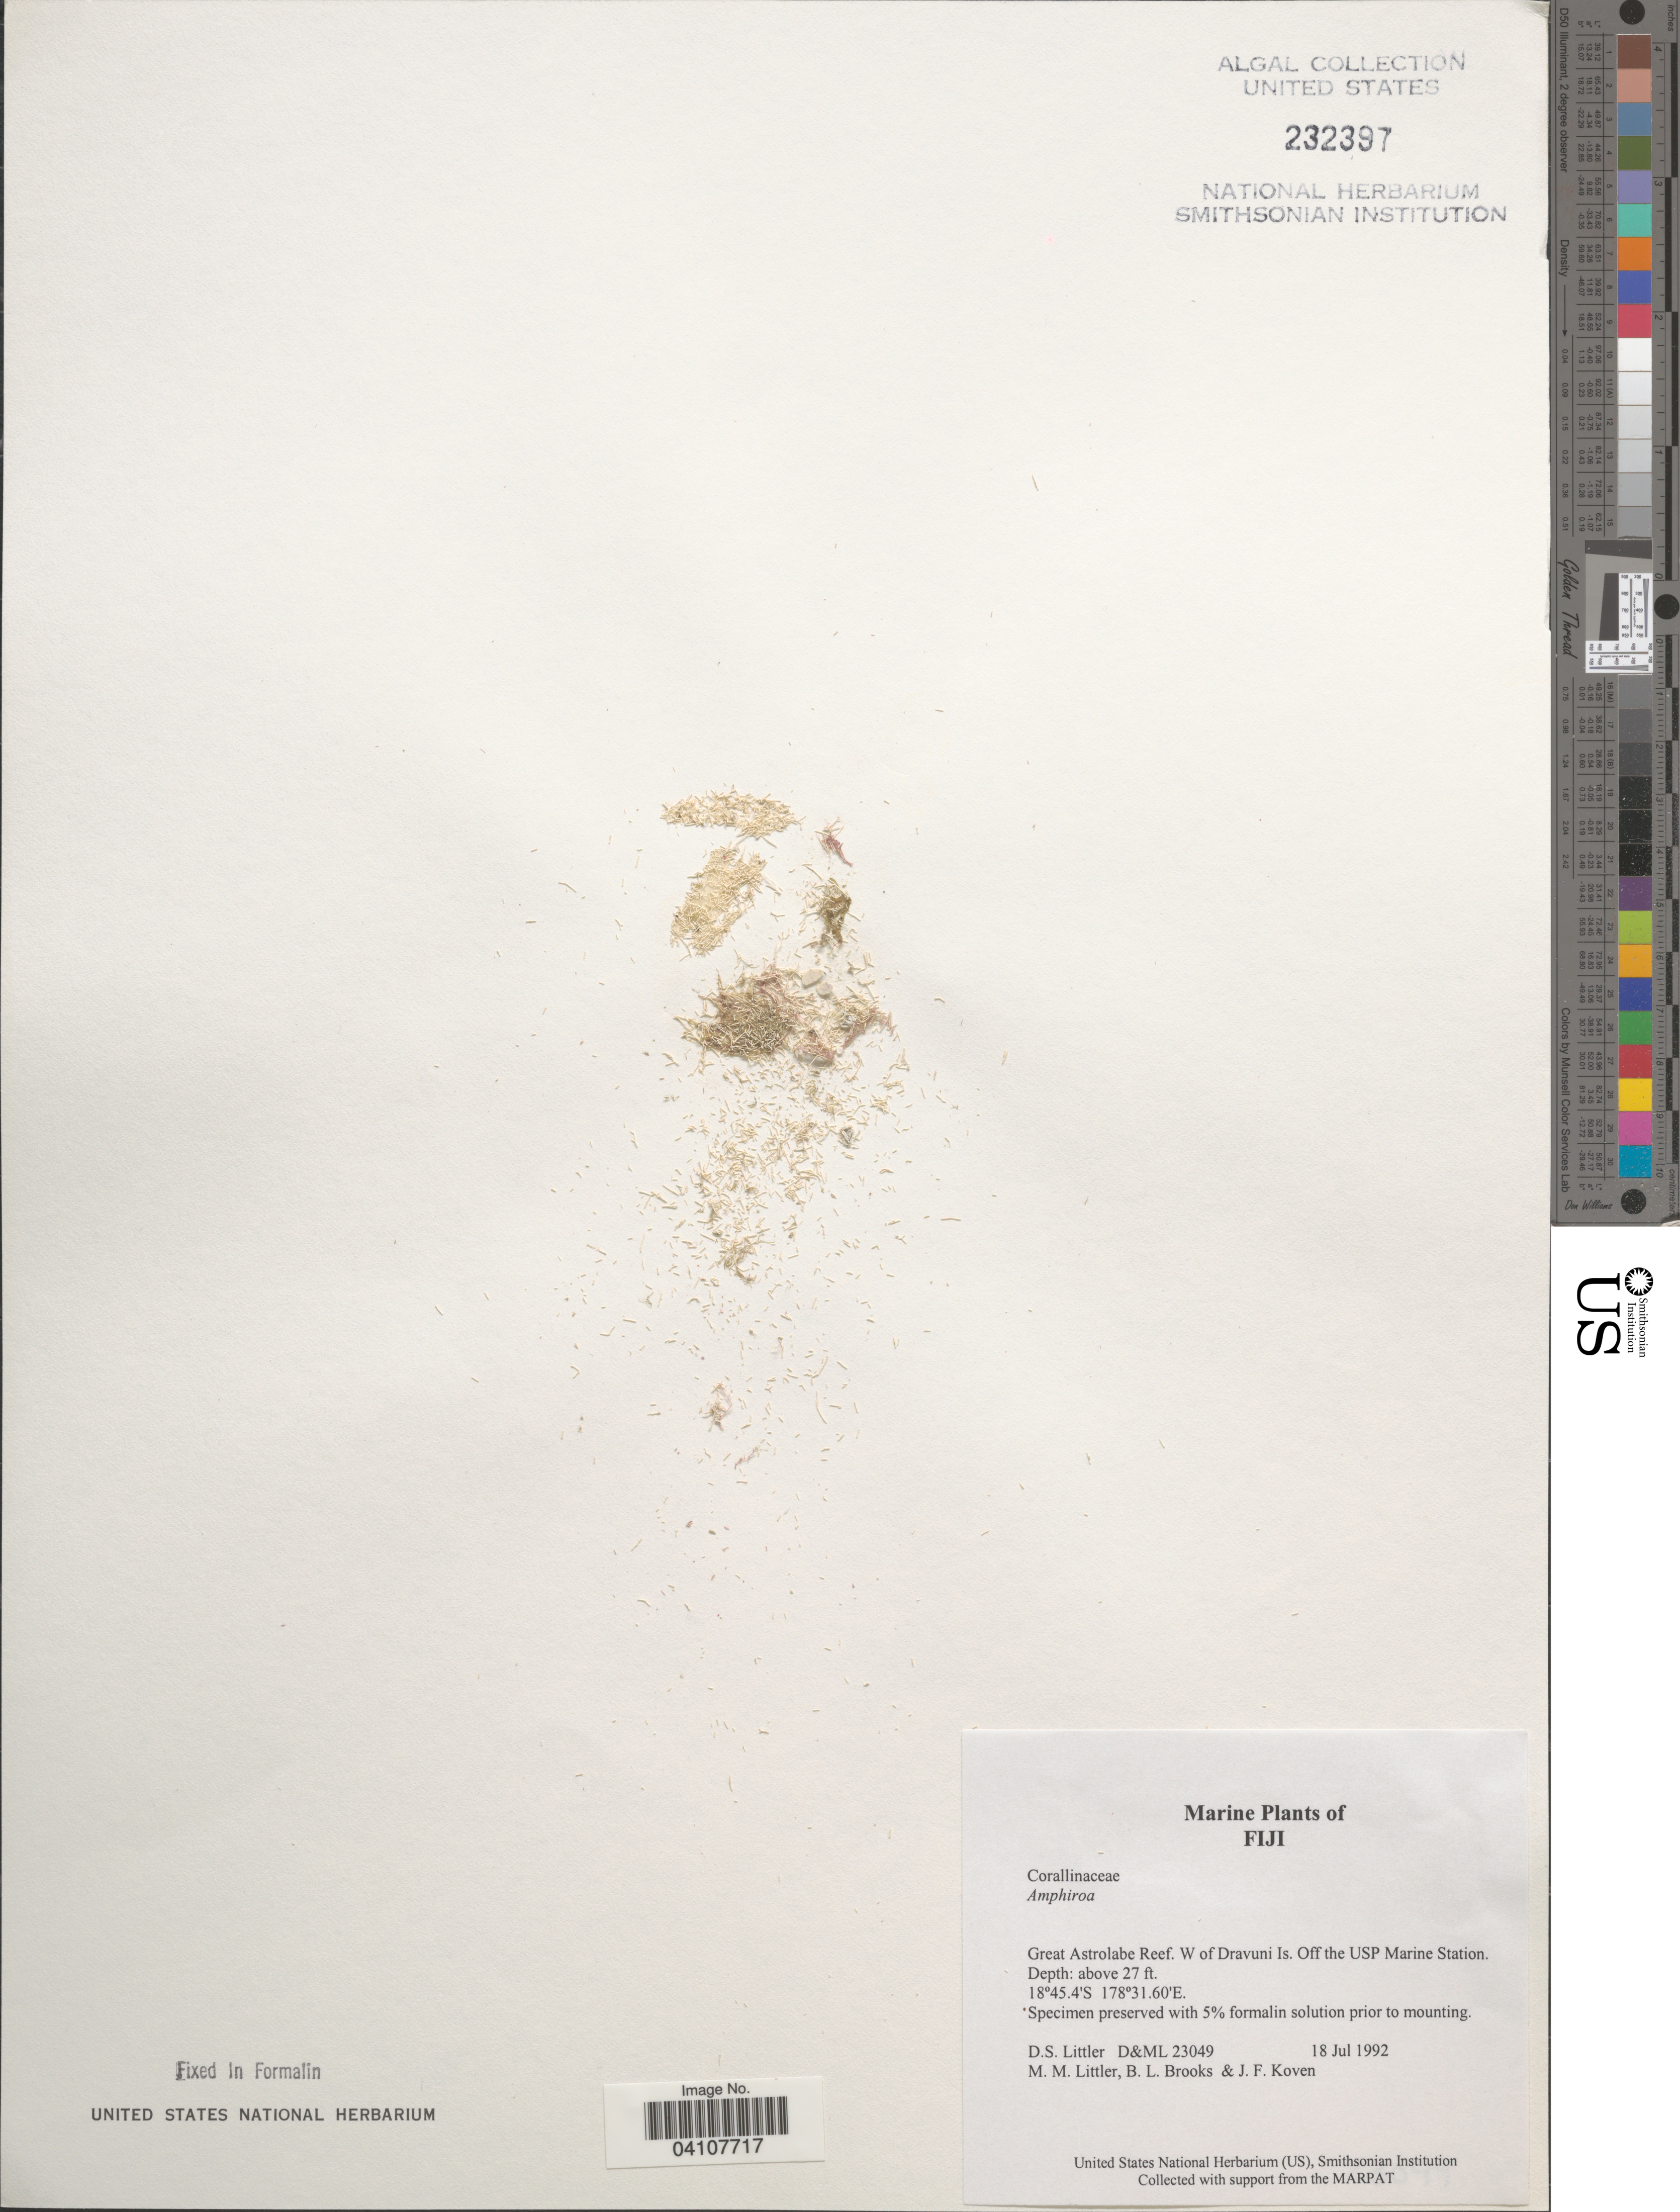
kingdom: Plantae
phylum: Rhodophyta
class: Florideophyceae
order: Corallinales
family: Lithophyllaceae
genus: Amphiroa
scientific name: Amphiroa sp.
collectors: D. S. Littler, B. Brooks & J. Koven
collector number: D&ML23049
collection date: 1992-07-18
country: Fiji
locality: Great Astrolabe Reef. W of Dravuni Is. Off the USP Marine Station.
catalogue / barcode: US 232397